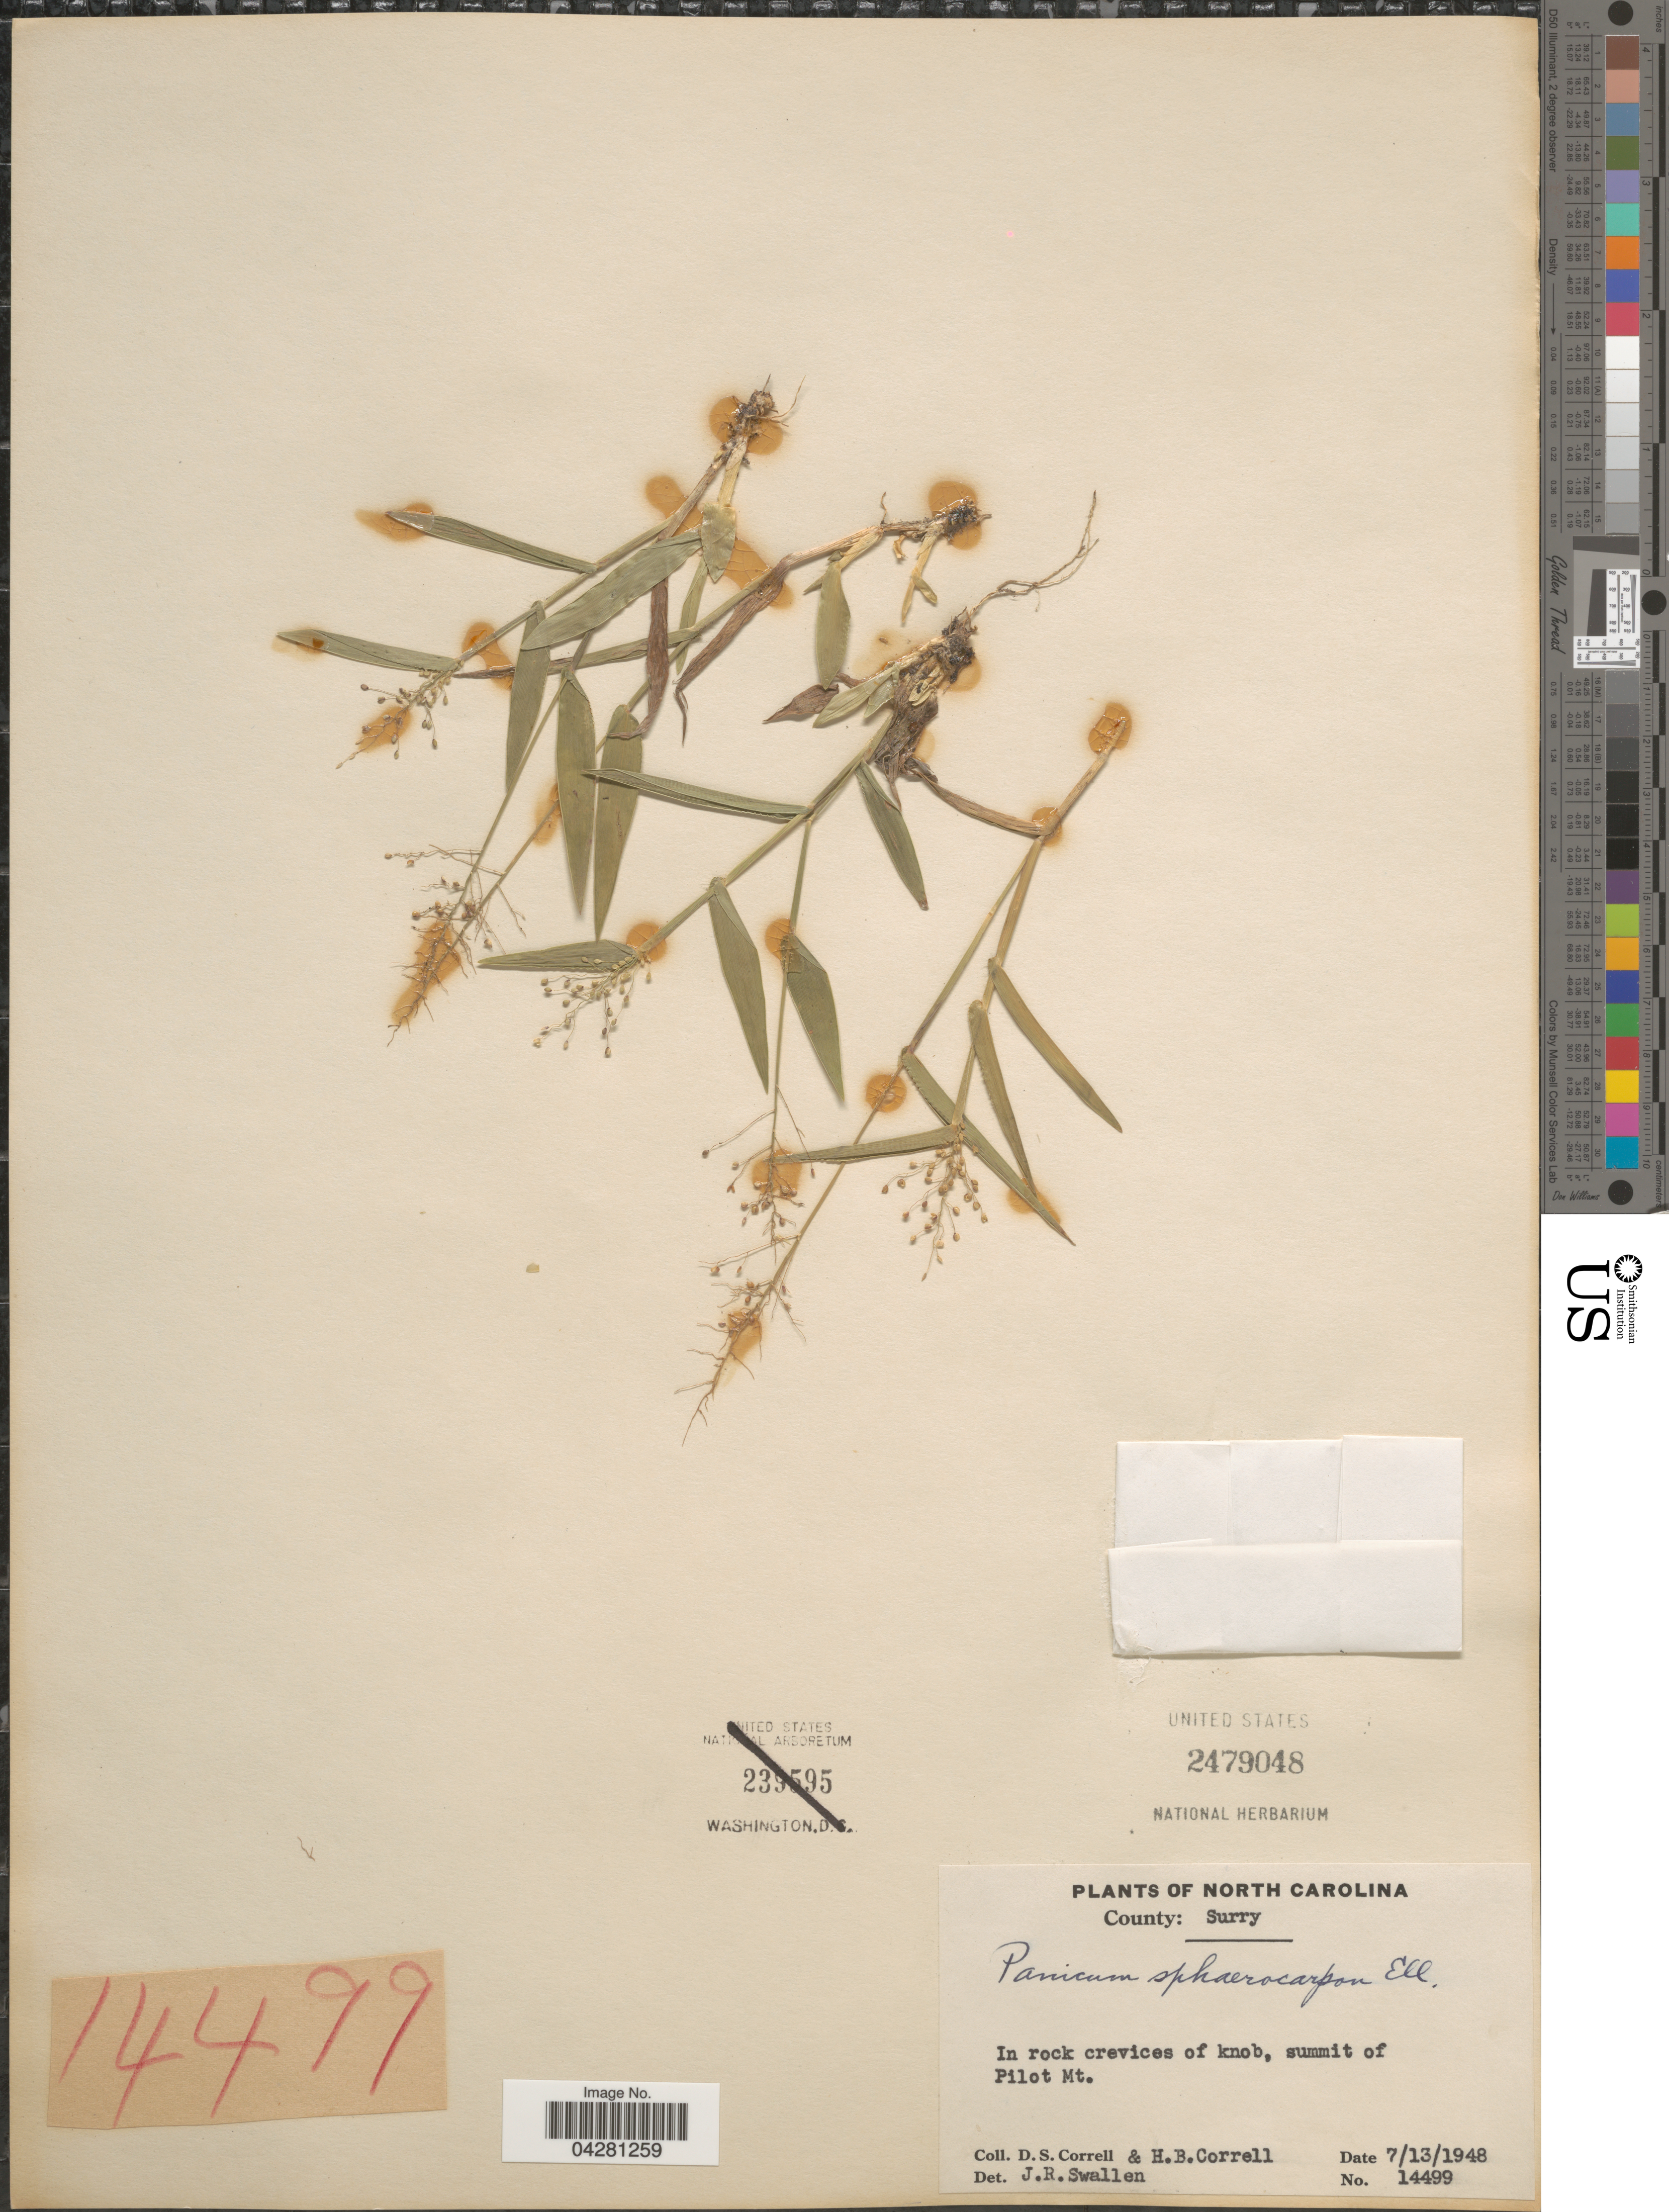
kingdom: Plantae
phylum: Tracheophyta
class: Liliopsida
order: Poales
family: Poaceae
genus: Dichanthelium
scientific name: Dichanthelium dichotomum var. dichotomum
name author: (L.) Gould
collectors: D. S. Correll & H. Correll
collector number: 14499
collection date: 1948-07-13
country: United States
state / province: North Carolina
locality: County: Surry. In rock crevices of knob, summit of Pilot Mt.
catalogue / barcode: US 2479048